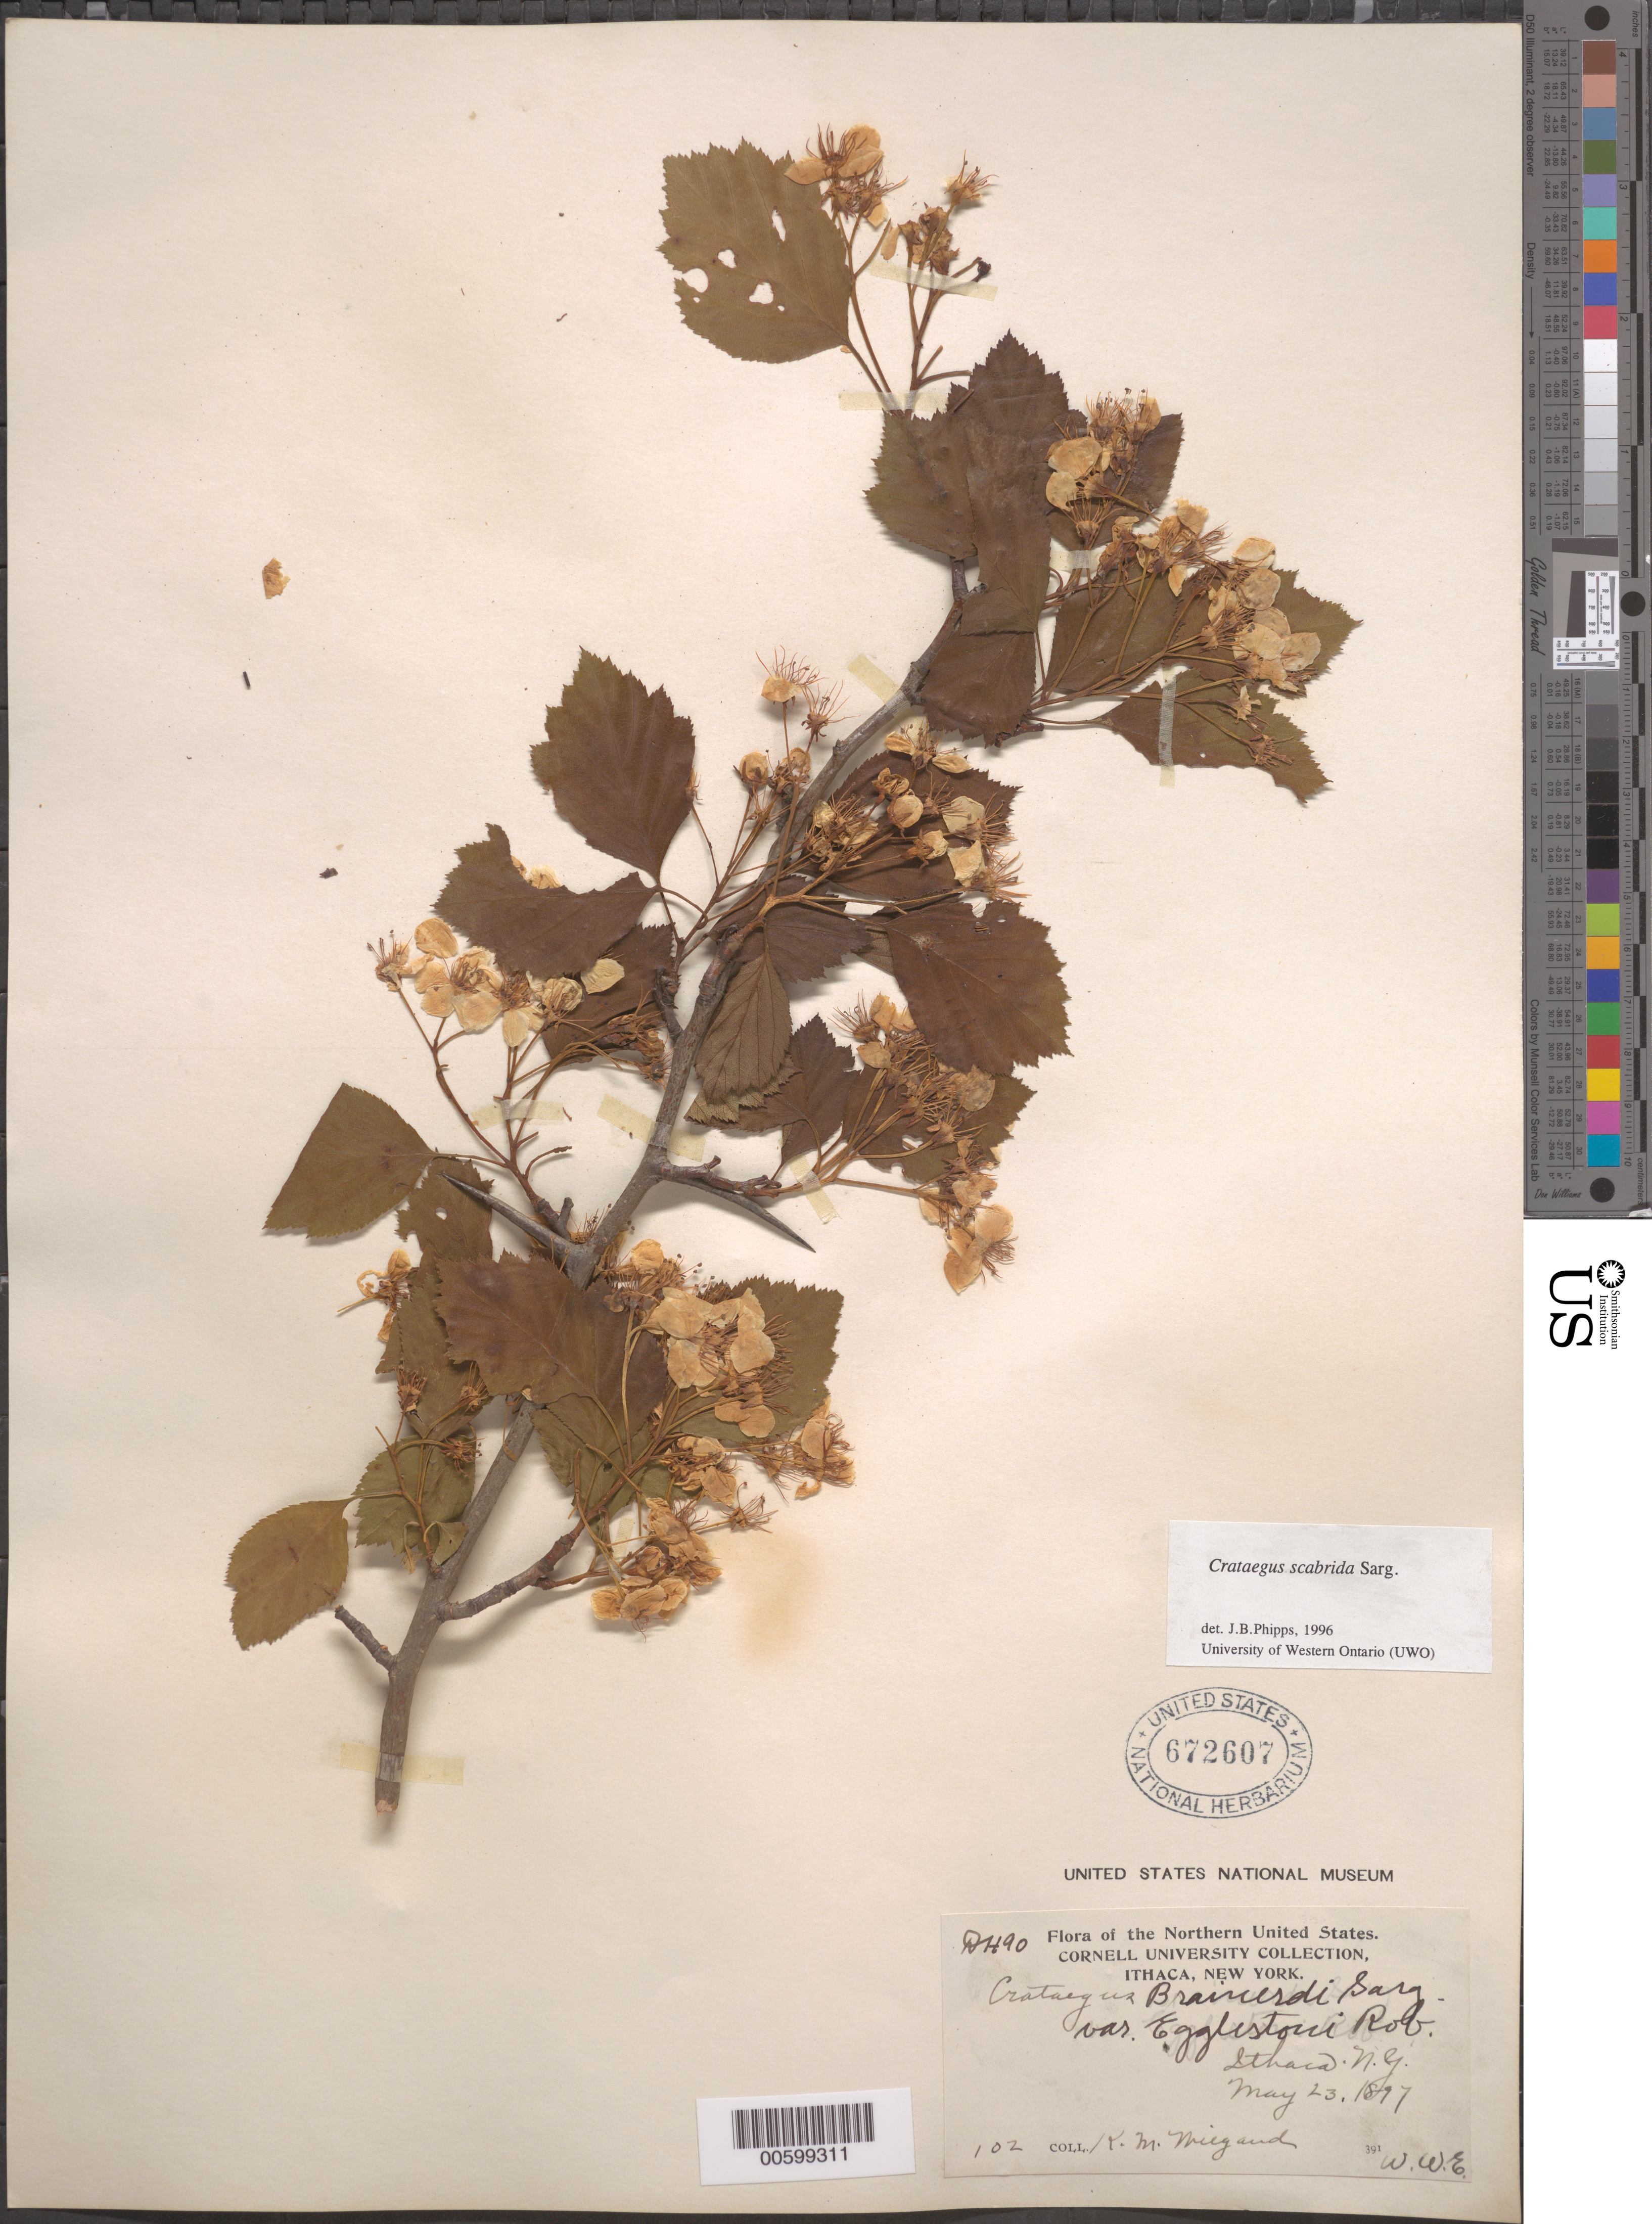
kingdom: Plantae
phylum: Tracheophyta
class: Magnoliopsida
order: Rosales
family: Rosaceae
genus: Crataegus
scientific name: Crataegus scabrida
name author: Sarg.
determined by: Phipps, James B., (UWO), University of Western Ontario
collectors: K. M. Wiegand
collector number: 102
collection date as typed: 23 May 1897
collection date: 1897-05-23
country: United States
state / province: New York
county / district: Tompkins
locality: Ithaca, Dwyers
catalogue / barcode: US 672607